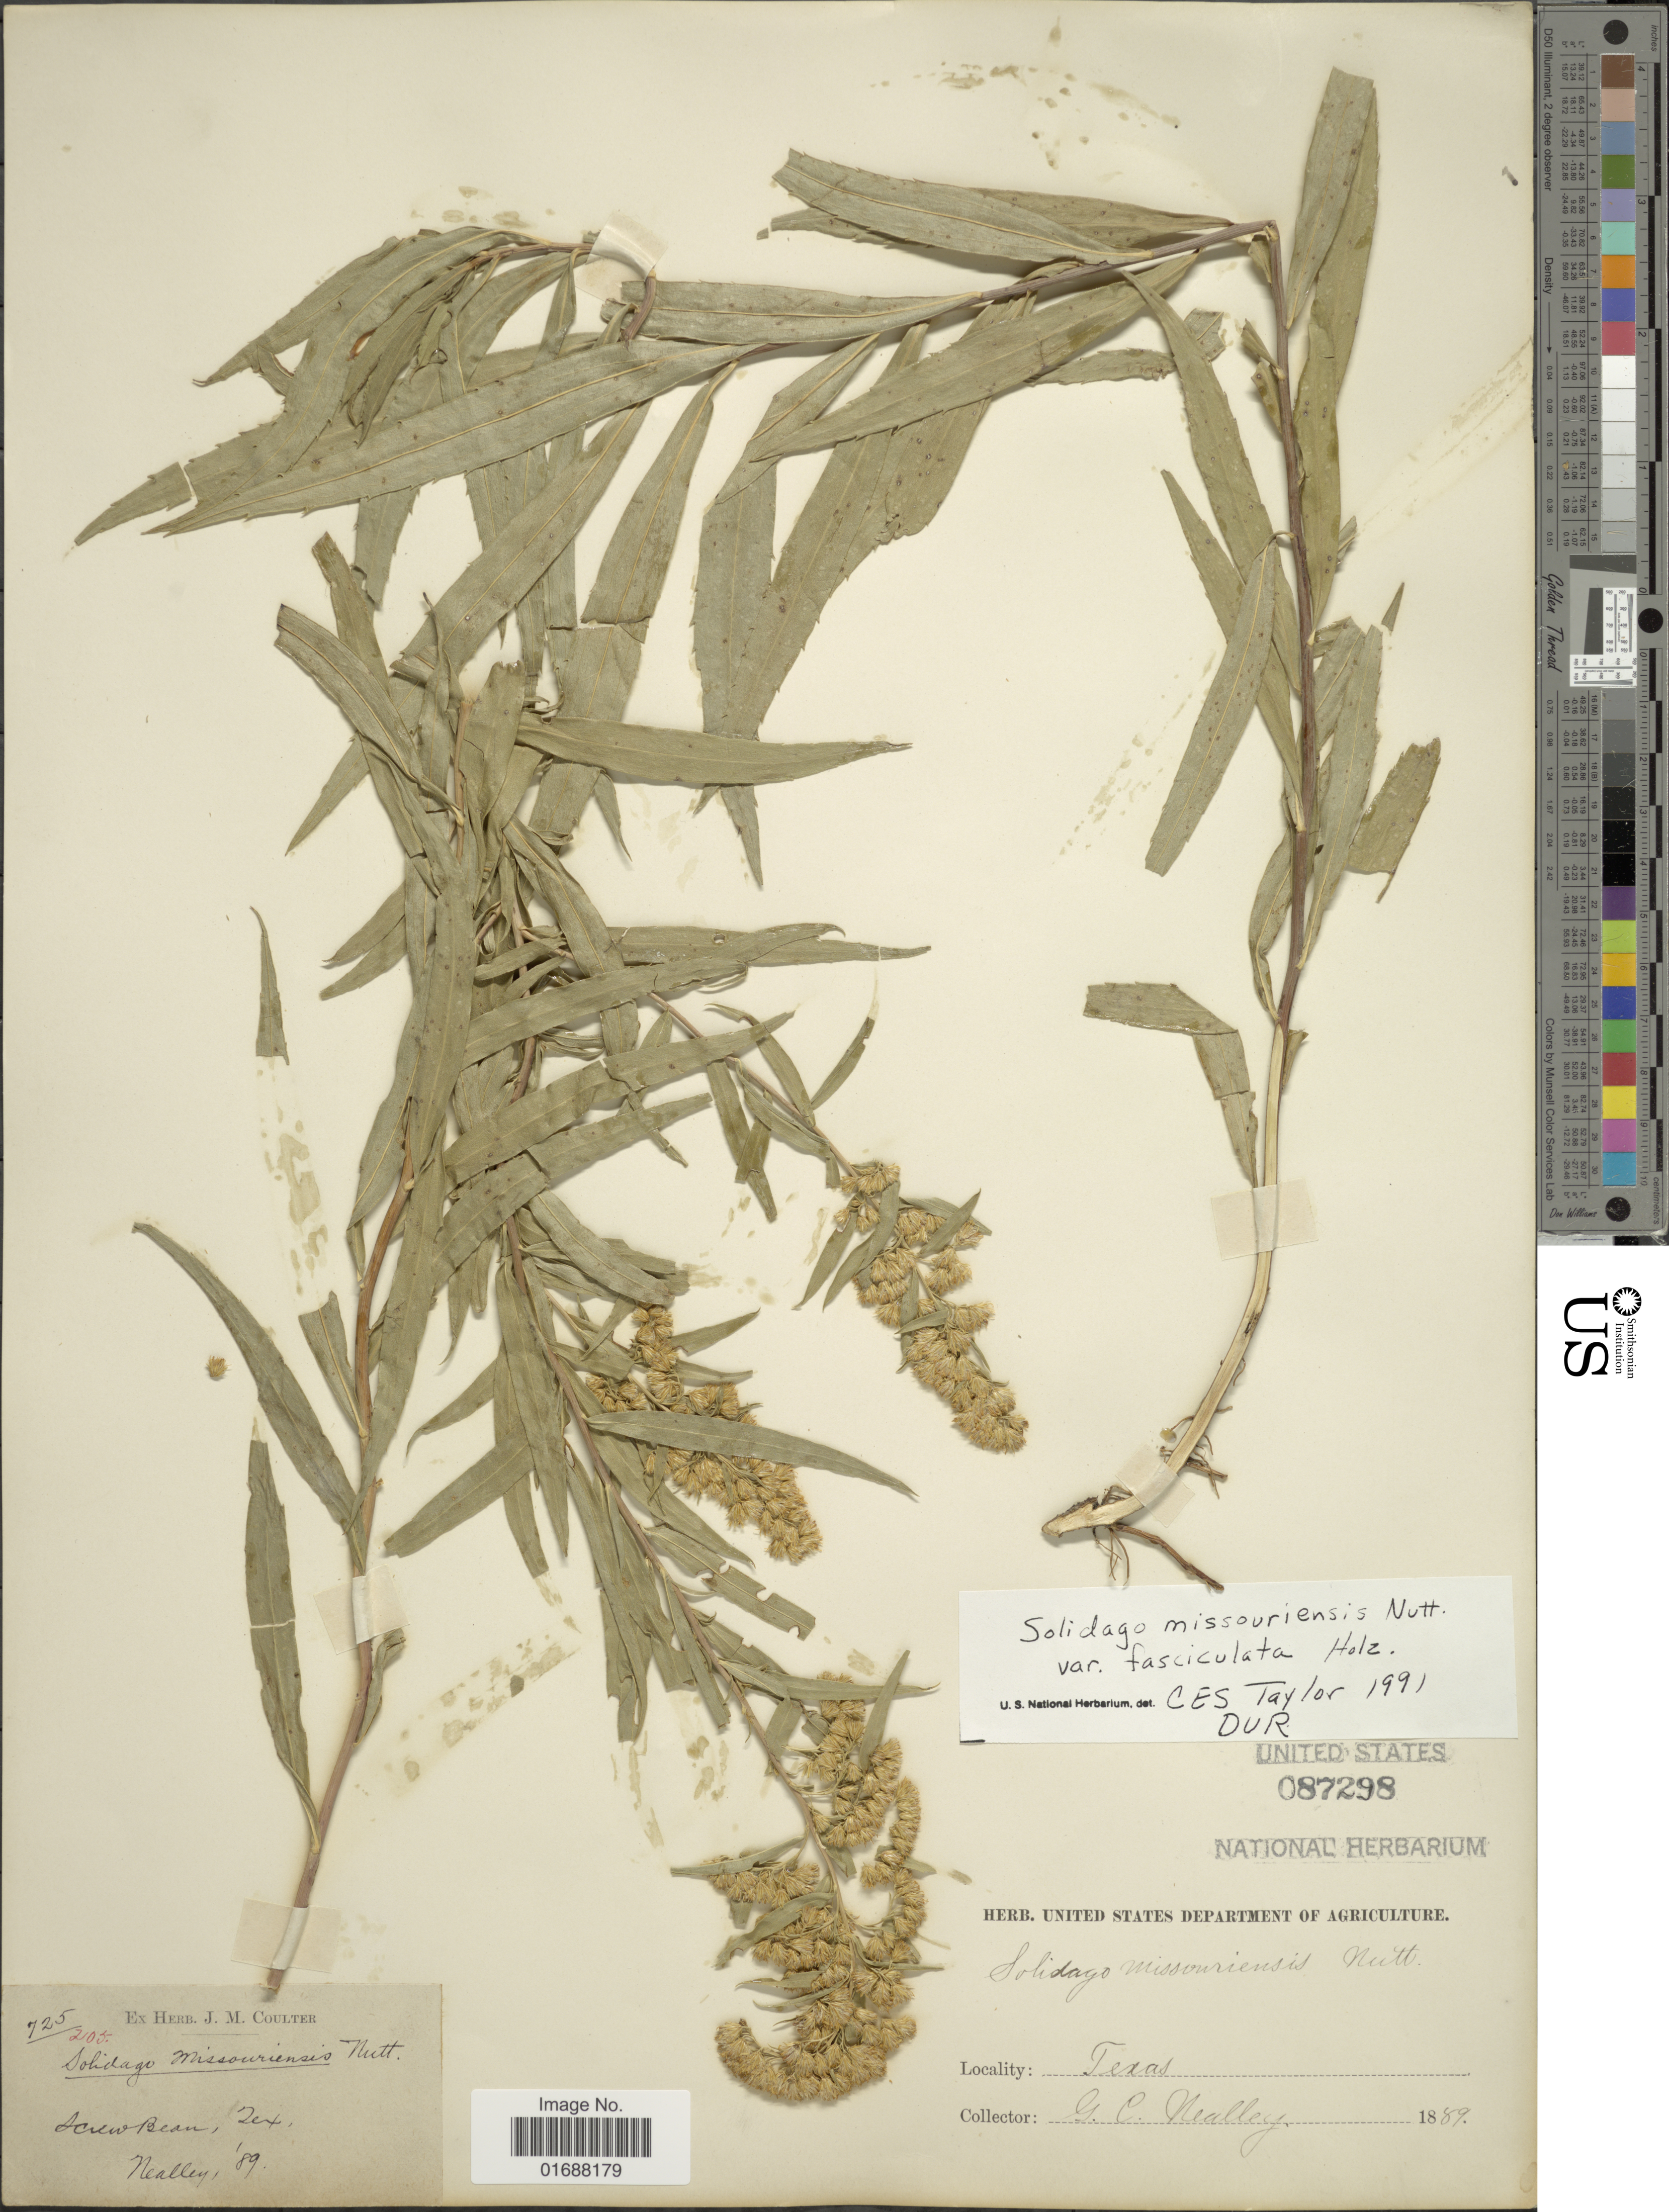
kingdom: Plantae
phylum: Tracheophyta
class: Magnoliopsida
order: Asterales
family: Asteraceae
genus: Solidago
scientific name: Solidago missouriensis var. fasciculata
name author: Holz.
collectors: G. Neally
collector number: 725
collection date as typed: Transcribed d/m/y: //89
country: United States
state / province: Texas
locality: Screw Bean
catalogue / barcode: US 87298